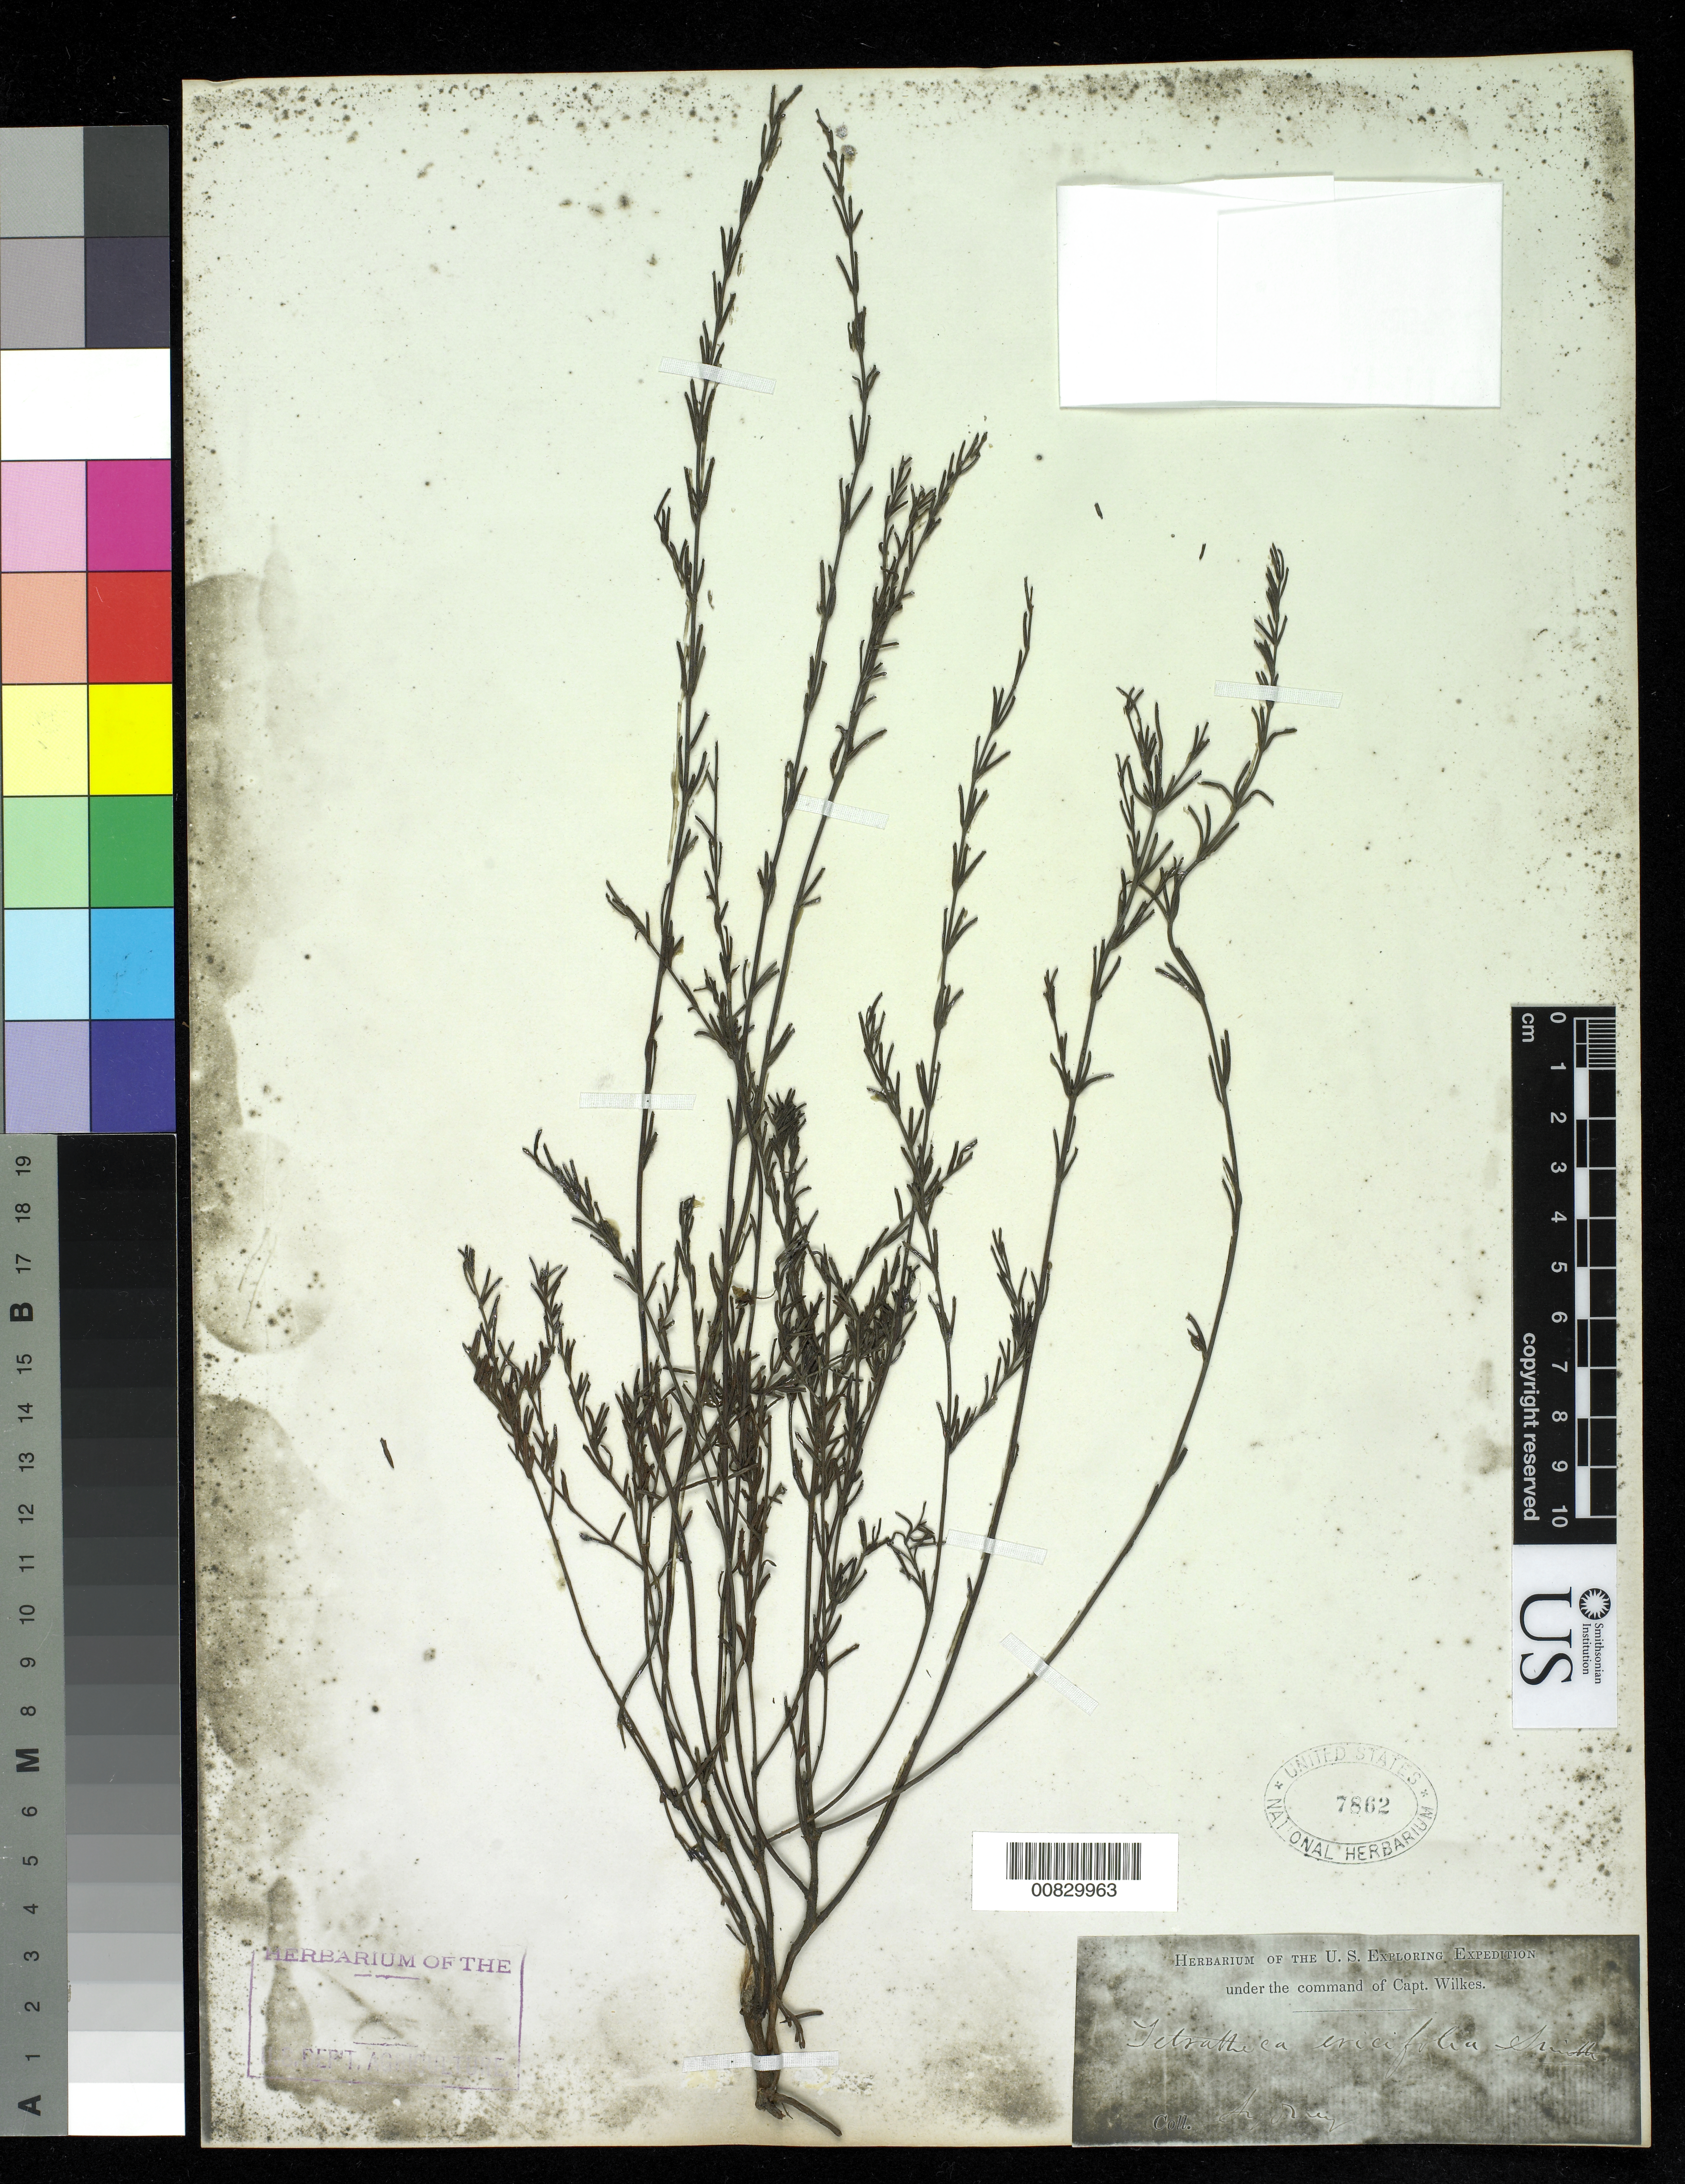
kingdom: Plantae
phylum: Tracheophyta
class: Magnoliopsida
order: Oxalidales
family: Elaeocarpaceae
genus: Tetratheca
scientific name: Tetratheca ericifolia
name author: F. Muell.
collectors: Wilkes Explor. Exped.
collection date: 1838/1842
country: Australia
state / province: New South Wales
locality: Sydney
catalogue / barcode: US 7862